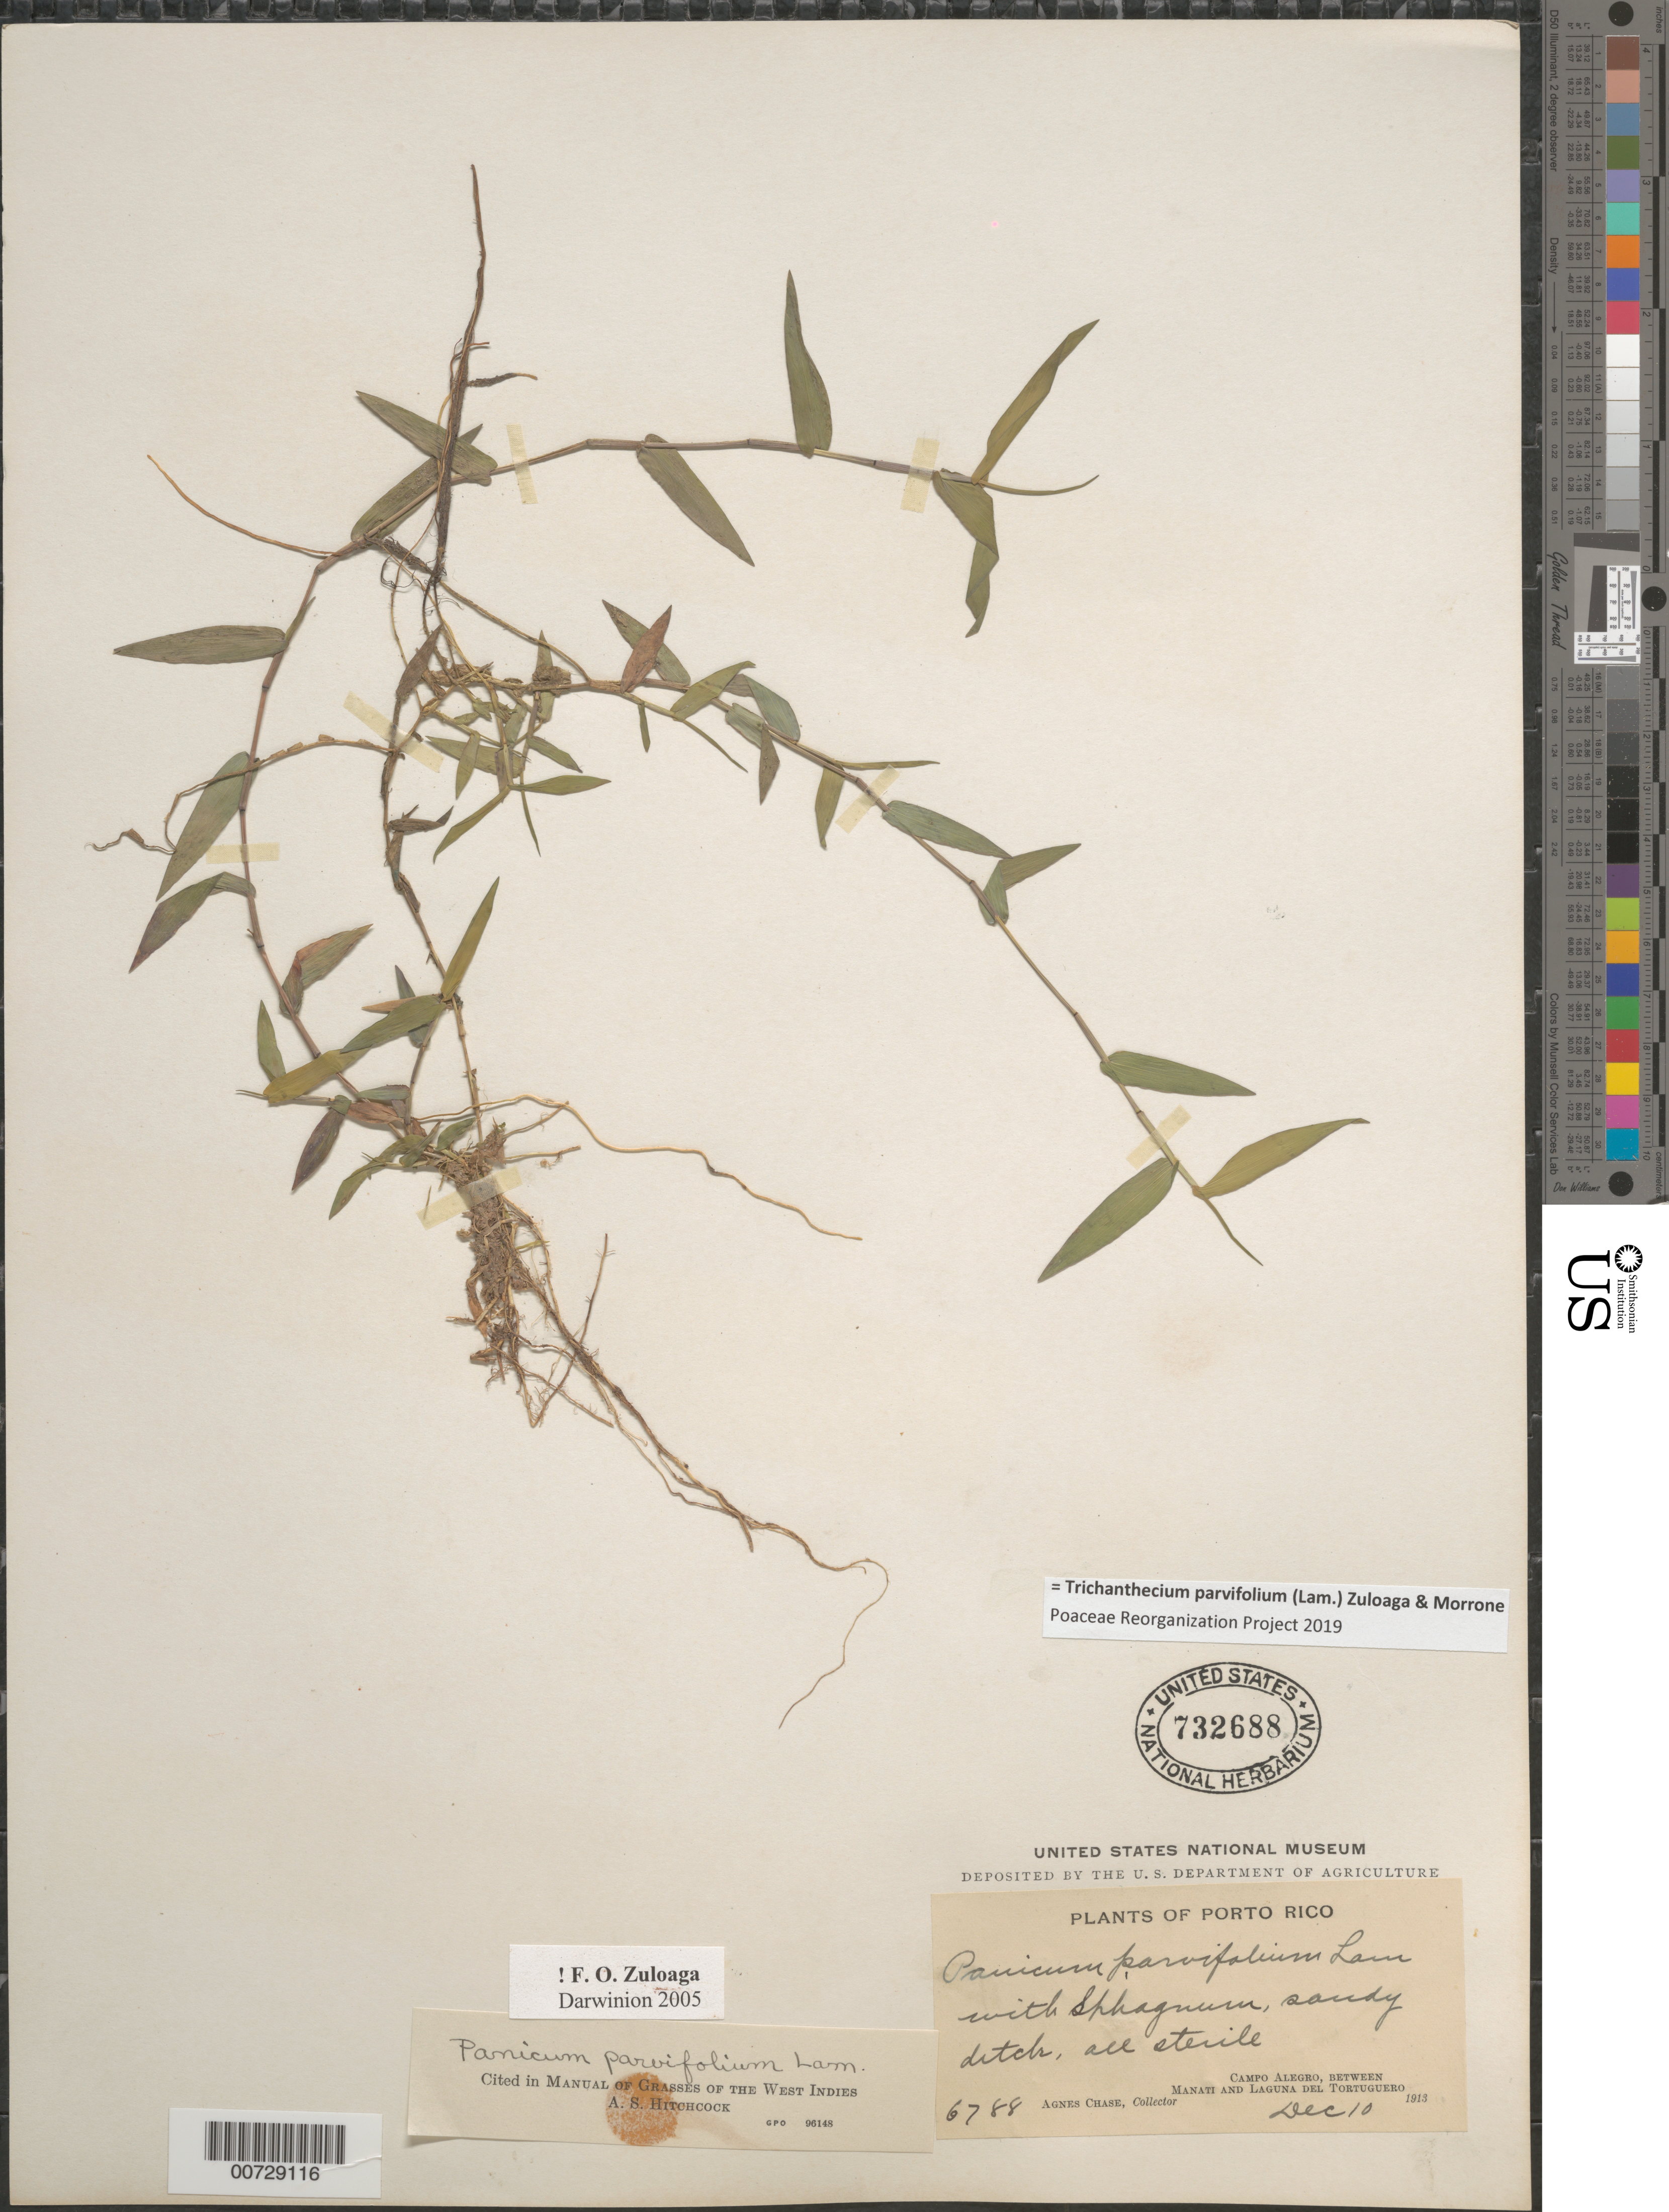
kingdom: Plantae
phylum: Tracheophyta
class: Liliopsida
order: Poales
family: Poaceae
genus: Panicum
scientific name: Panicum parvifolium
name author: Lam.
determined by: Hitchcock, Albert S.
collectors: A. Chase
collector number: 6788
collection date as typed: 10 Dec 1913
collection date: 1913-12-10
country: Puerto Rico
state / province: Manatí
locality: Campo Alegro, btw Manati and Laguna del Tortuguero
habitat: W/Sphagnum, sandy ditch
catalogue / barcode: US 732688